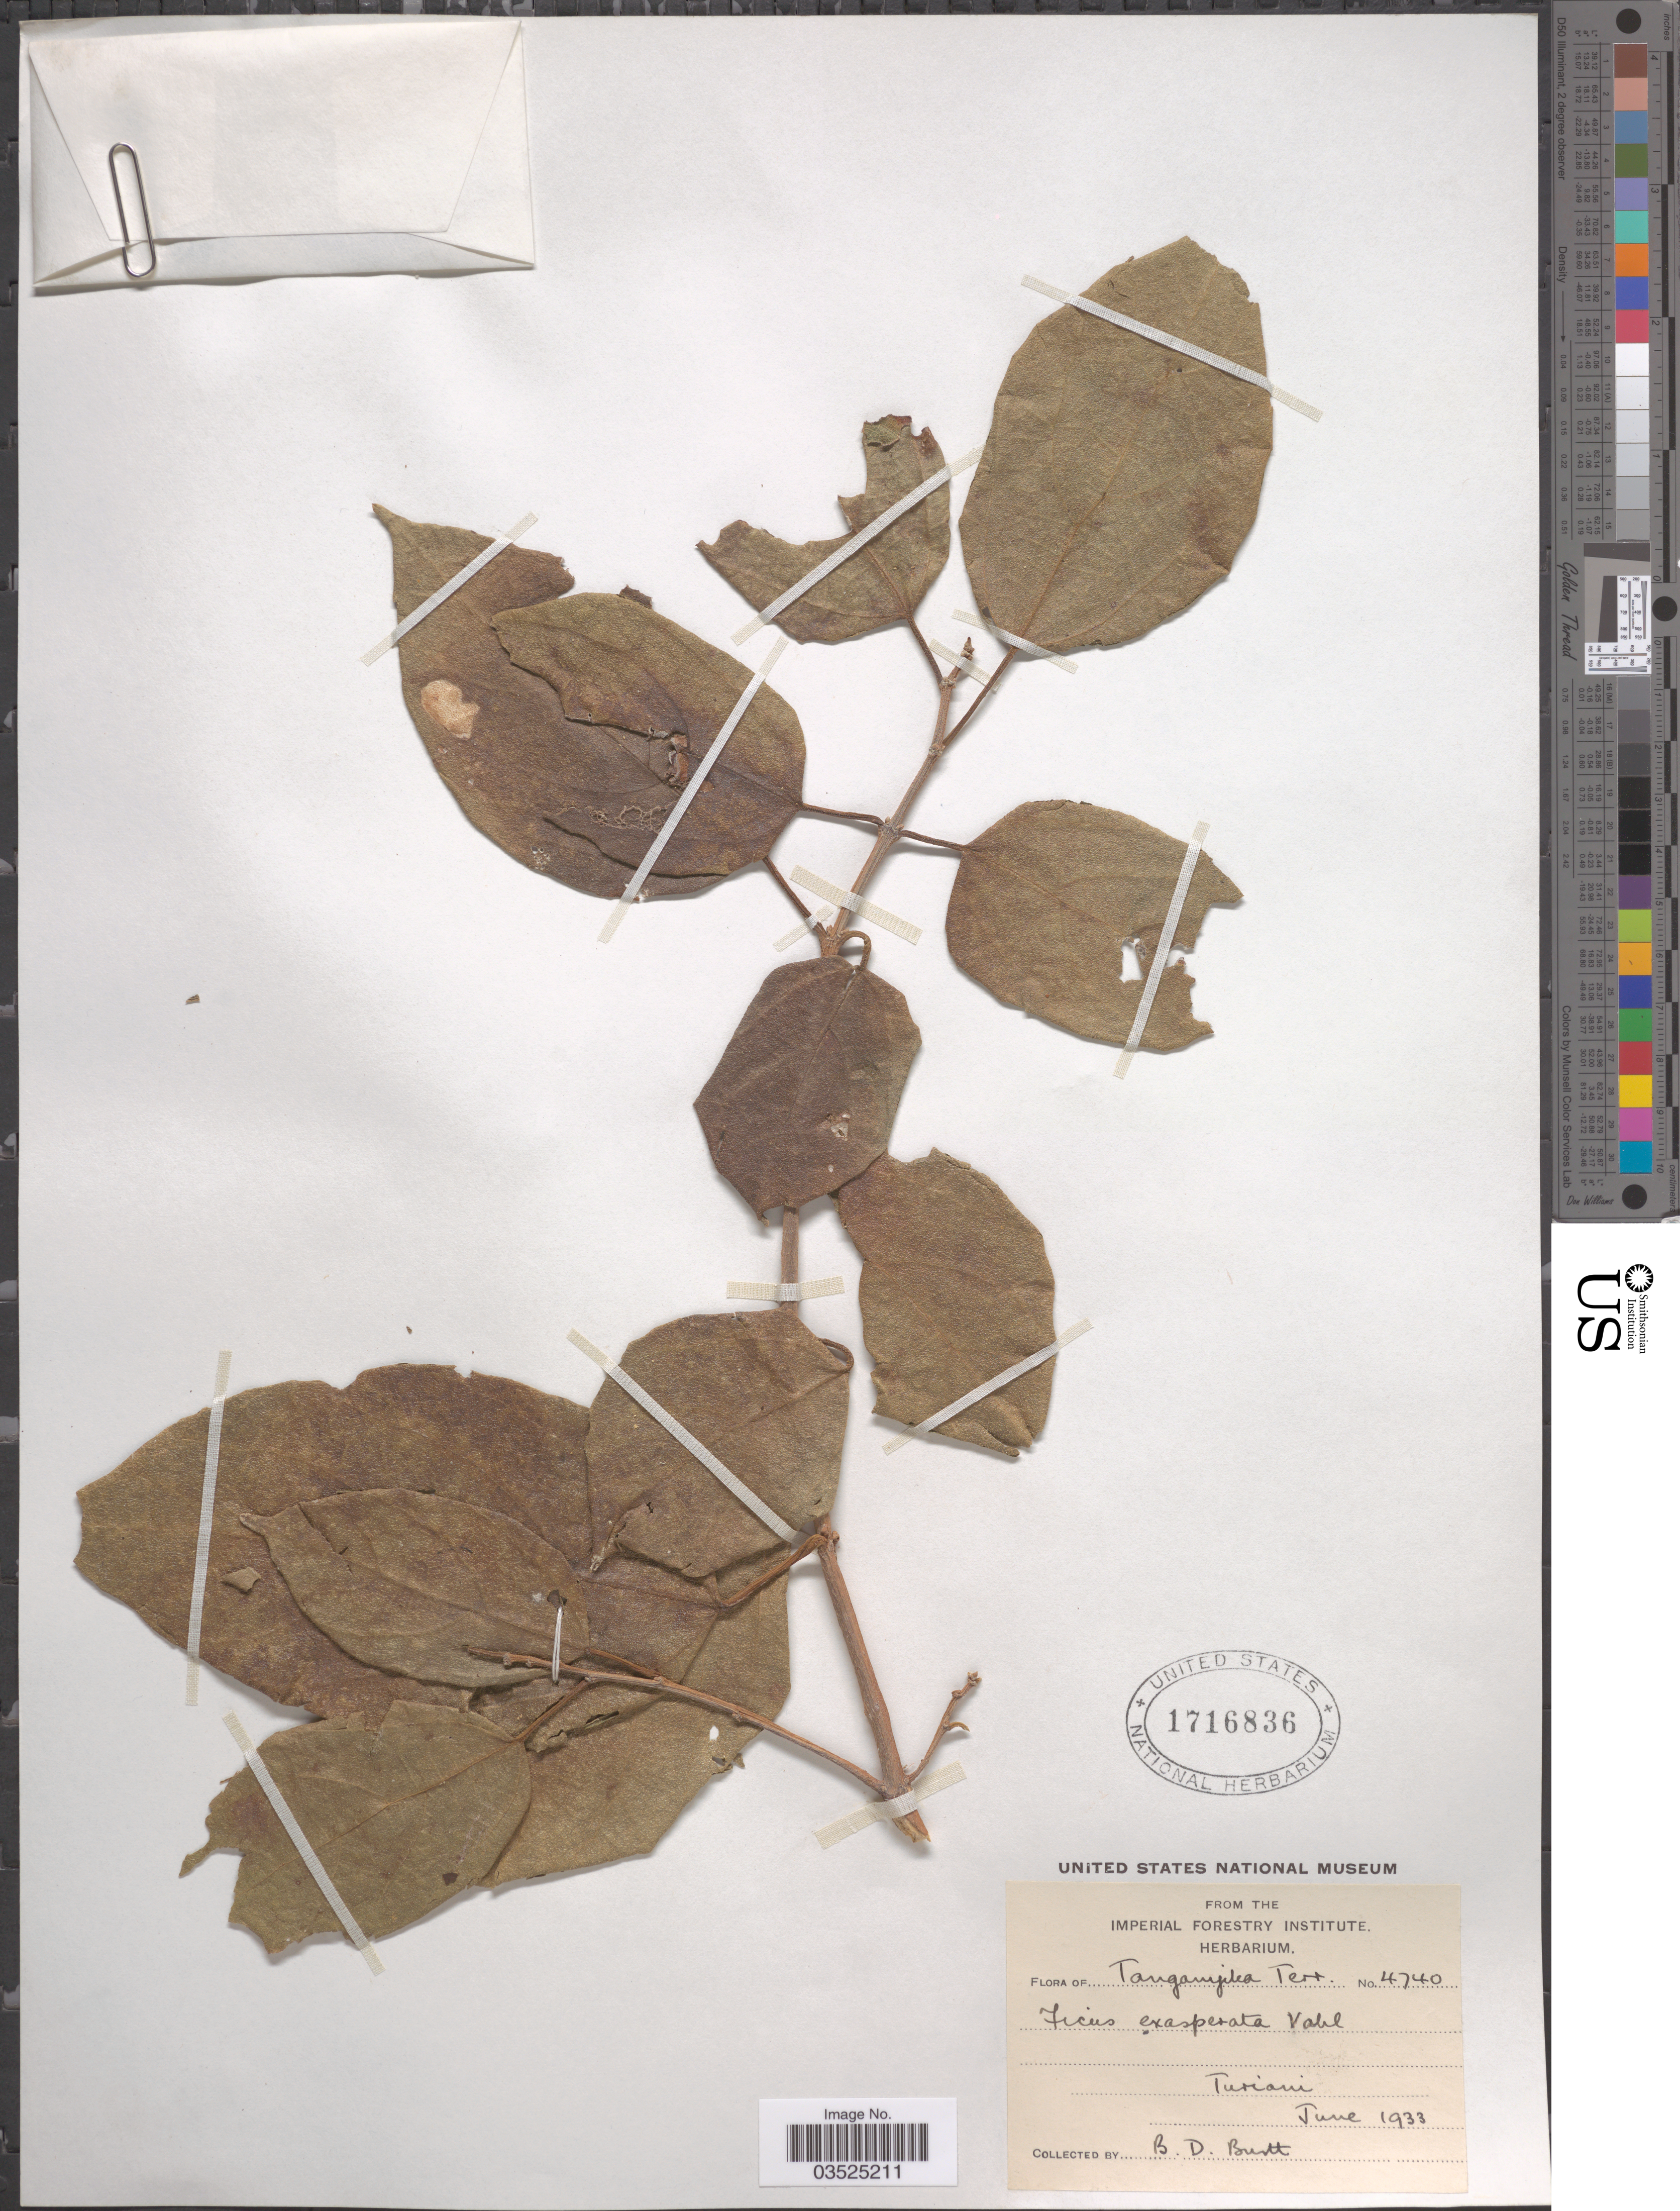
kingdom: Plantae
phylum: Tracheophyta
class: Magnoliopsida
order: Rosales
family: Moraceae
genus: Ficus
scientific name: Ficus exasperata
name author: Vahl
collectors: B. D. Burtt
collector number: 4740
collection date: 1933-06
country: Tanzania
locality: Tanganyika Terr. Turiani.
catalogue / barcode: US 1716836